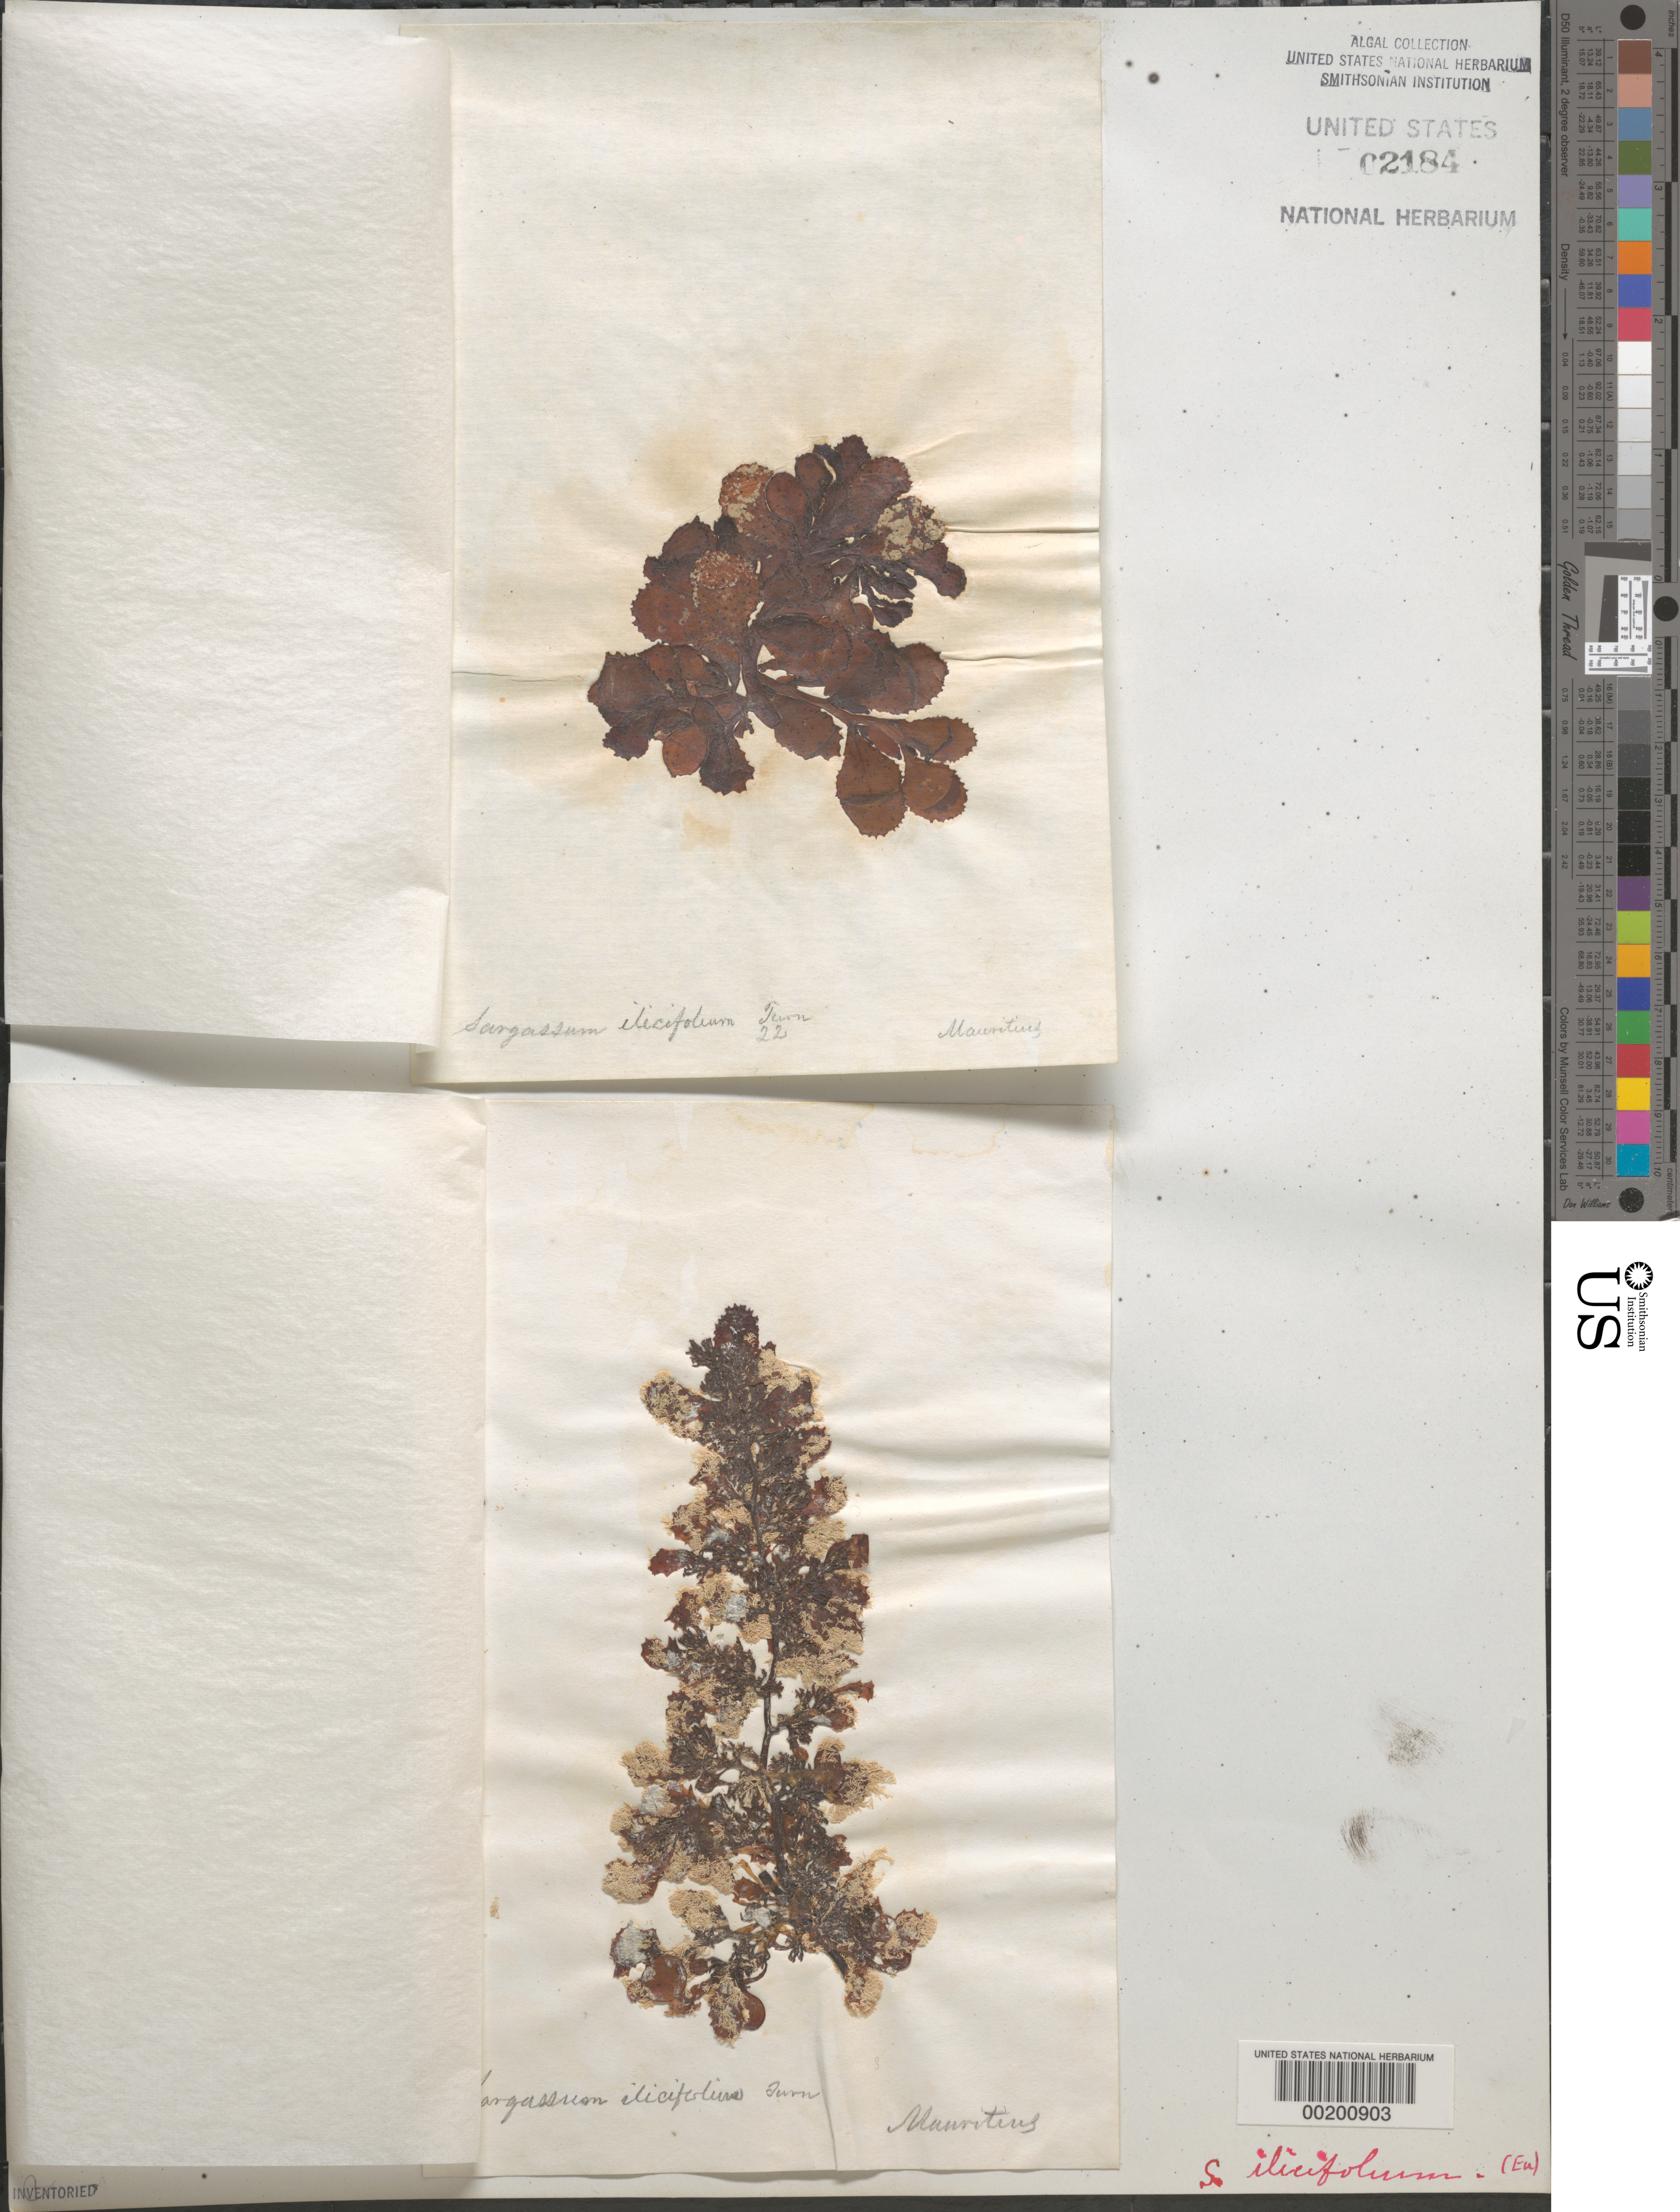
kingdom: Chromista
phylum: Ochrophyta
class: Phaeophyceae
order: Fucales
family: Sargassaceae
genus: Sargassum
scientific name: Sargassum ilicifolium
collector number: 22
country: Mauritius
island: Mauritius Island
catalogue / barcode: US 2184